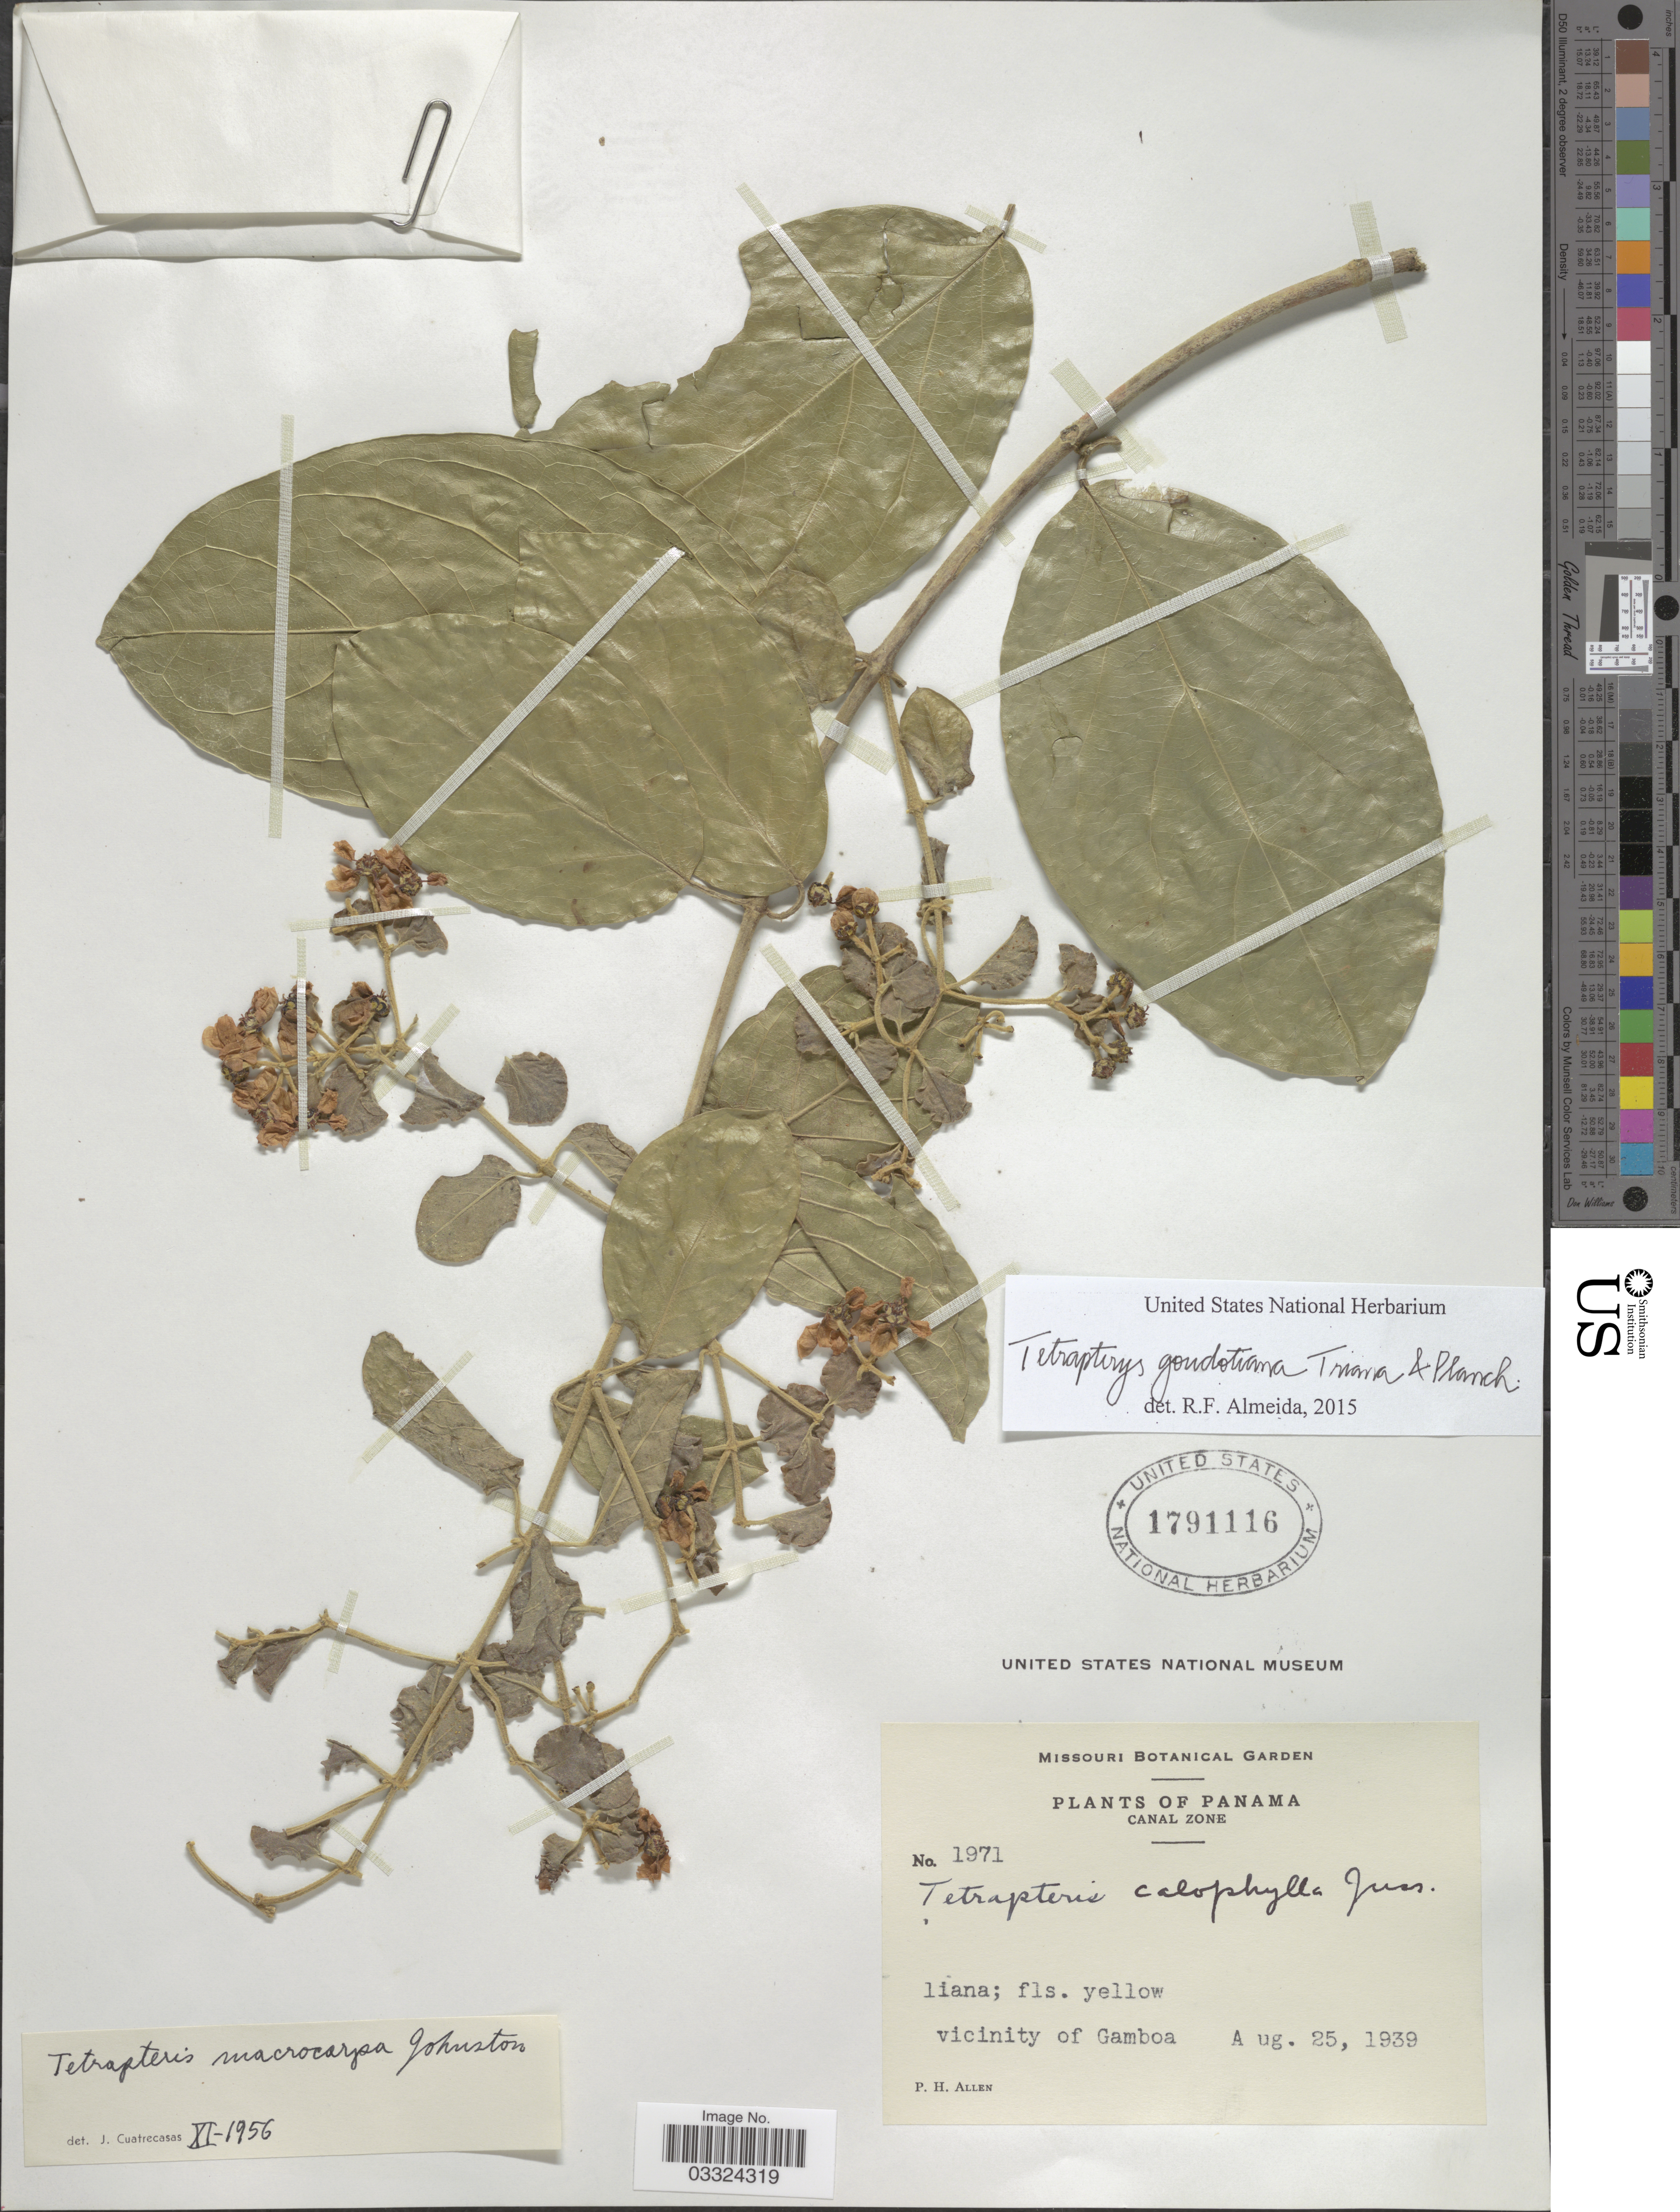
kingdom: Plantae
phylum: Tracheophyta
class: Magnoliopsida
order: Malpighiales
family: Malpighiaceae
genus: Tetrapterys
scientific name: Tetrapterys goudotiana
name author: Triana & Planch.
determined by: De Almeida, R. F., (HUEFS), Universidade Estadual de Feira de Santana (BRAZIL)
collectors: P. H. Allen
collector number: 1971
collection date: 1939-08-25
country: Panama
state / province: Colón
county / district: Canal Zone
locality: Canal Zone. Vicinity of Gamboa.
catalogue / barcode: US 1791116